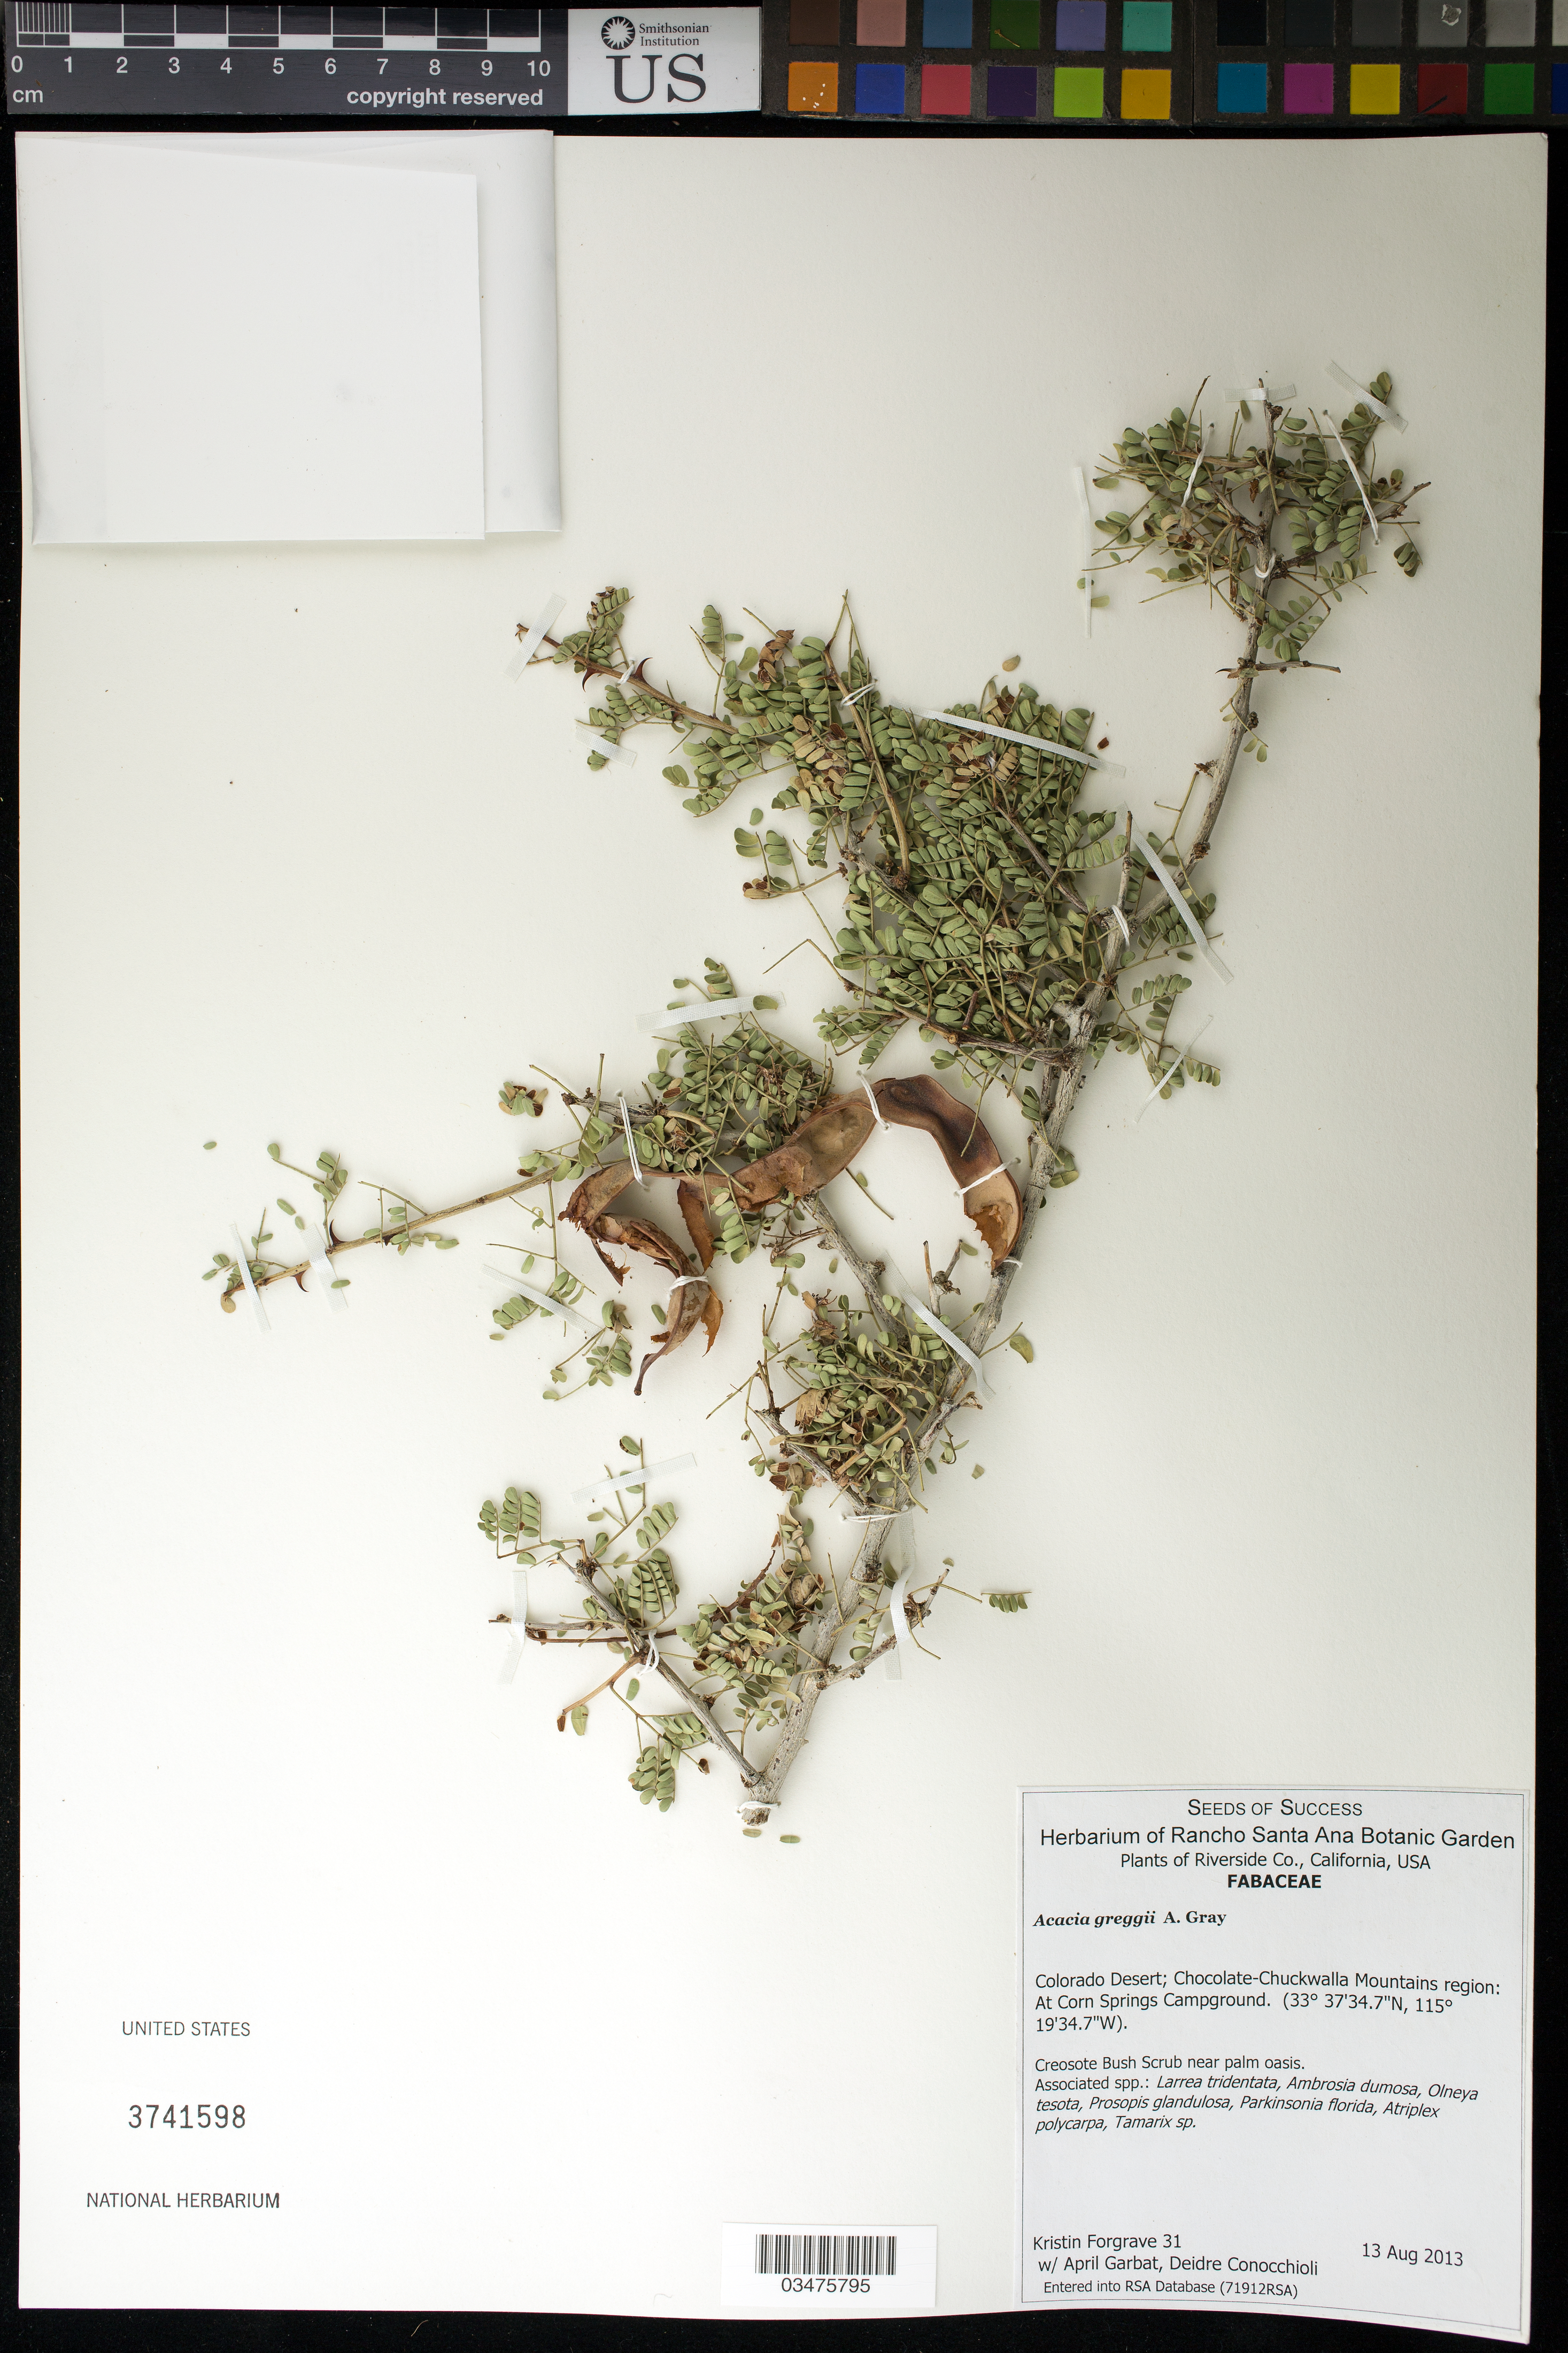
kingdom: Plantae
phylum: Tracheophyta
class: Magnoliopsida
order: Fabales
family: Fabaceae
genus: Senegalia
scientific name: Senegalia greggii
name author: (A. Gray) Britton & Rose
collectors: K. Forgrave, D. Conocchioli & A. Garbat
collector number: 31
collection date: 2013-08-13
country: United States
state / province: California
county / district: Riverside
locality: Colorado Desert. Chocolate-Chuckwalla Mountain region, at Corn Springs Campground.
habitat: Creosote Bush Scrub near palm oasis.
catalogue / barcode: US 3741598